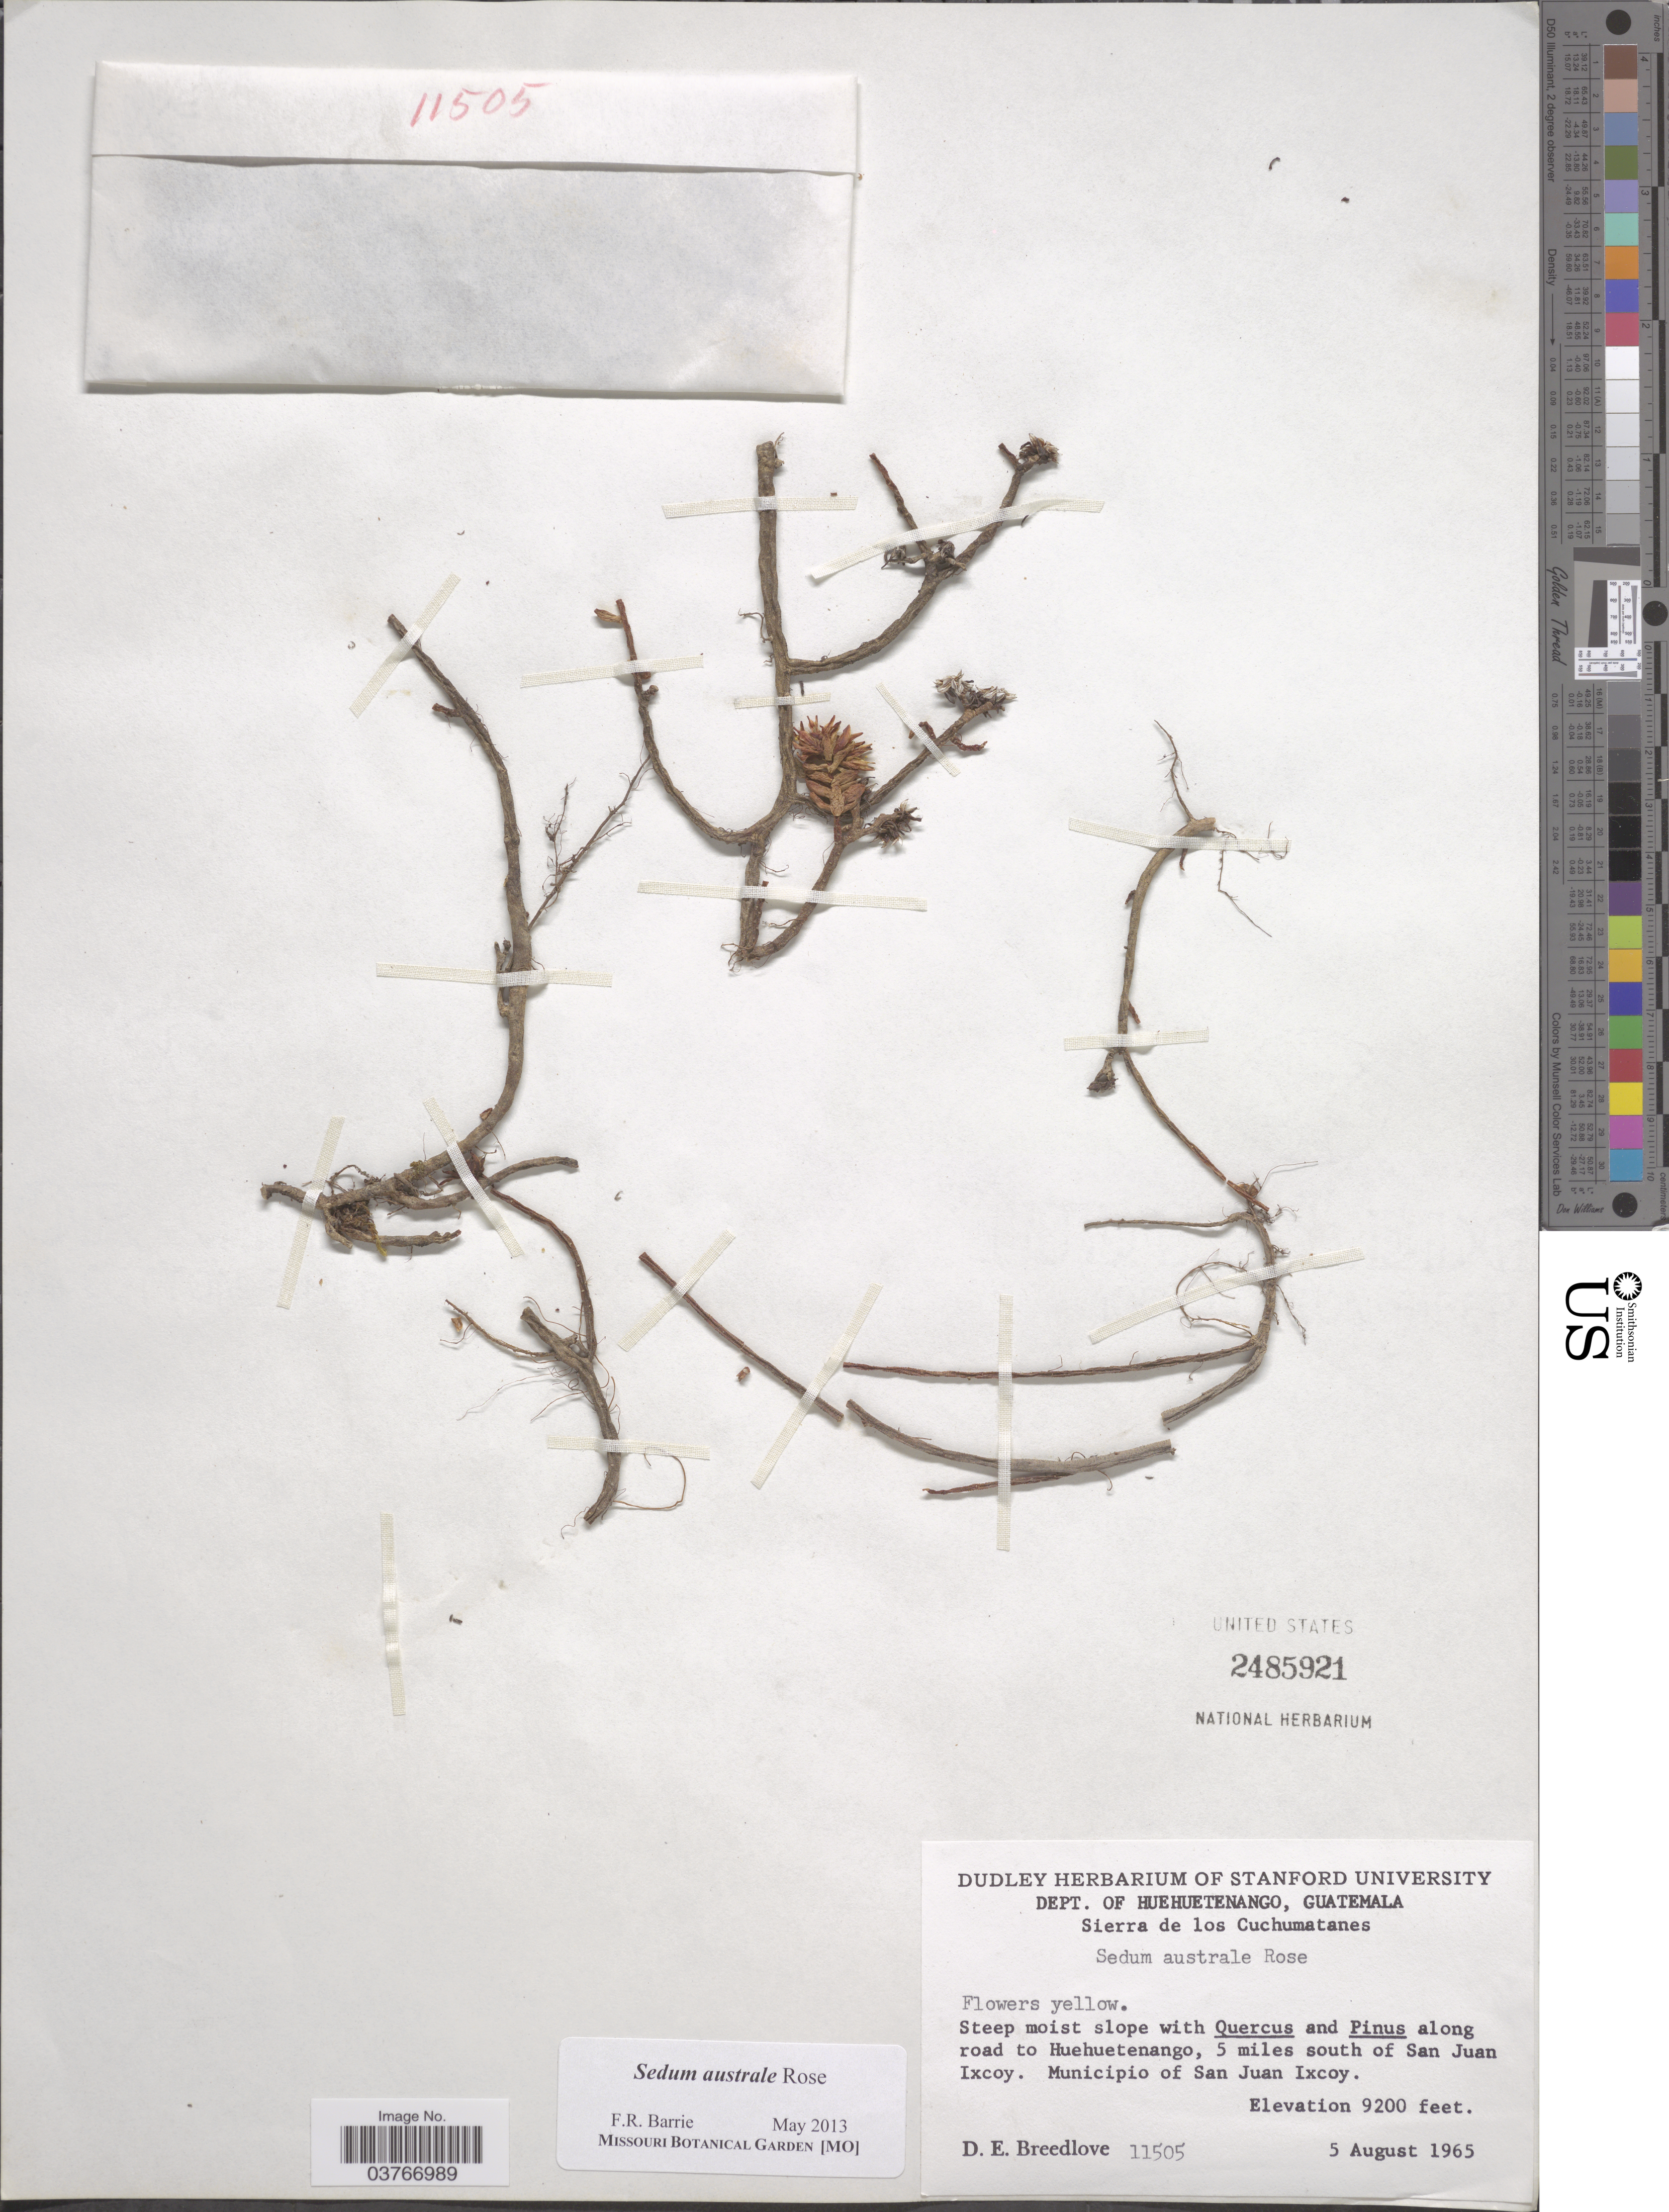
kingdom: Plantae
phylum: Tracheophyta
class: Magnoliopsida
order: Saxifragales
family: Crassulaceae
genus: Sedum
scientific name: Sedum australe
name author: Rose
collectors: D. E. Breedlove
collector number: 11505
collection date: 1965-08-05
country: Guatemala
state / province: Huehuetenango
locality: Dept. of Huehuetenango. Sierra de los Cuchumatanes. Along road to Huehuetenango, 5 miles south of San Juan Ixcoy. Municipio of San Juan Ixcoy.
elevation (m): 2804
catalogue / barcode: US 2485921